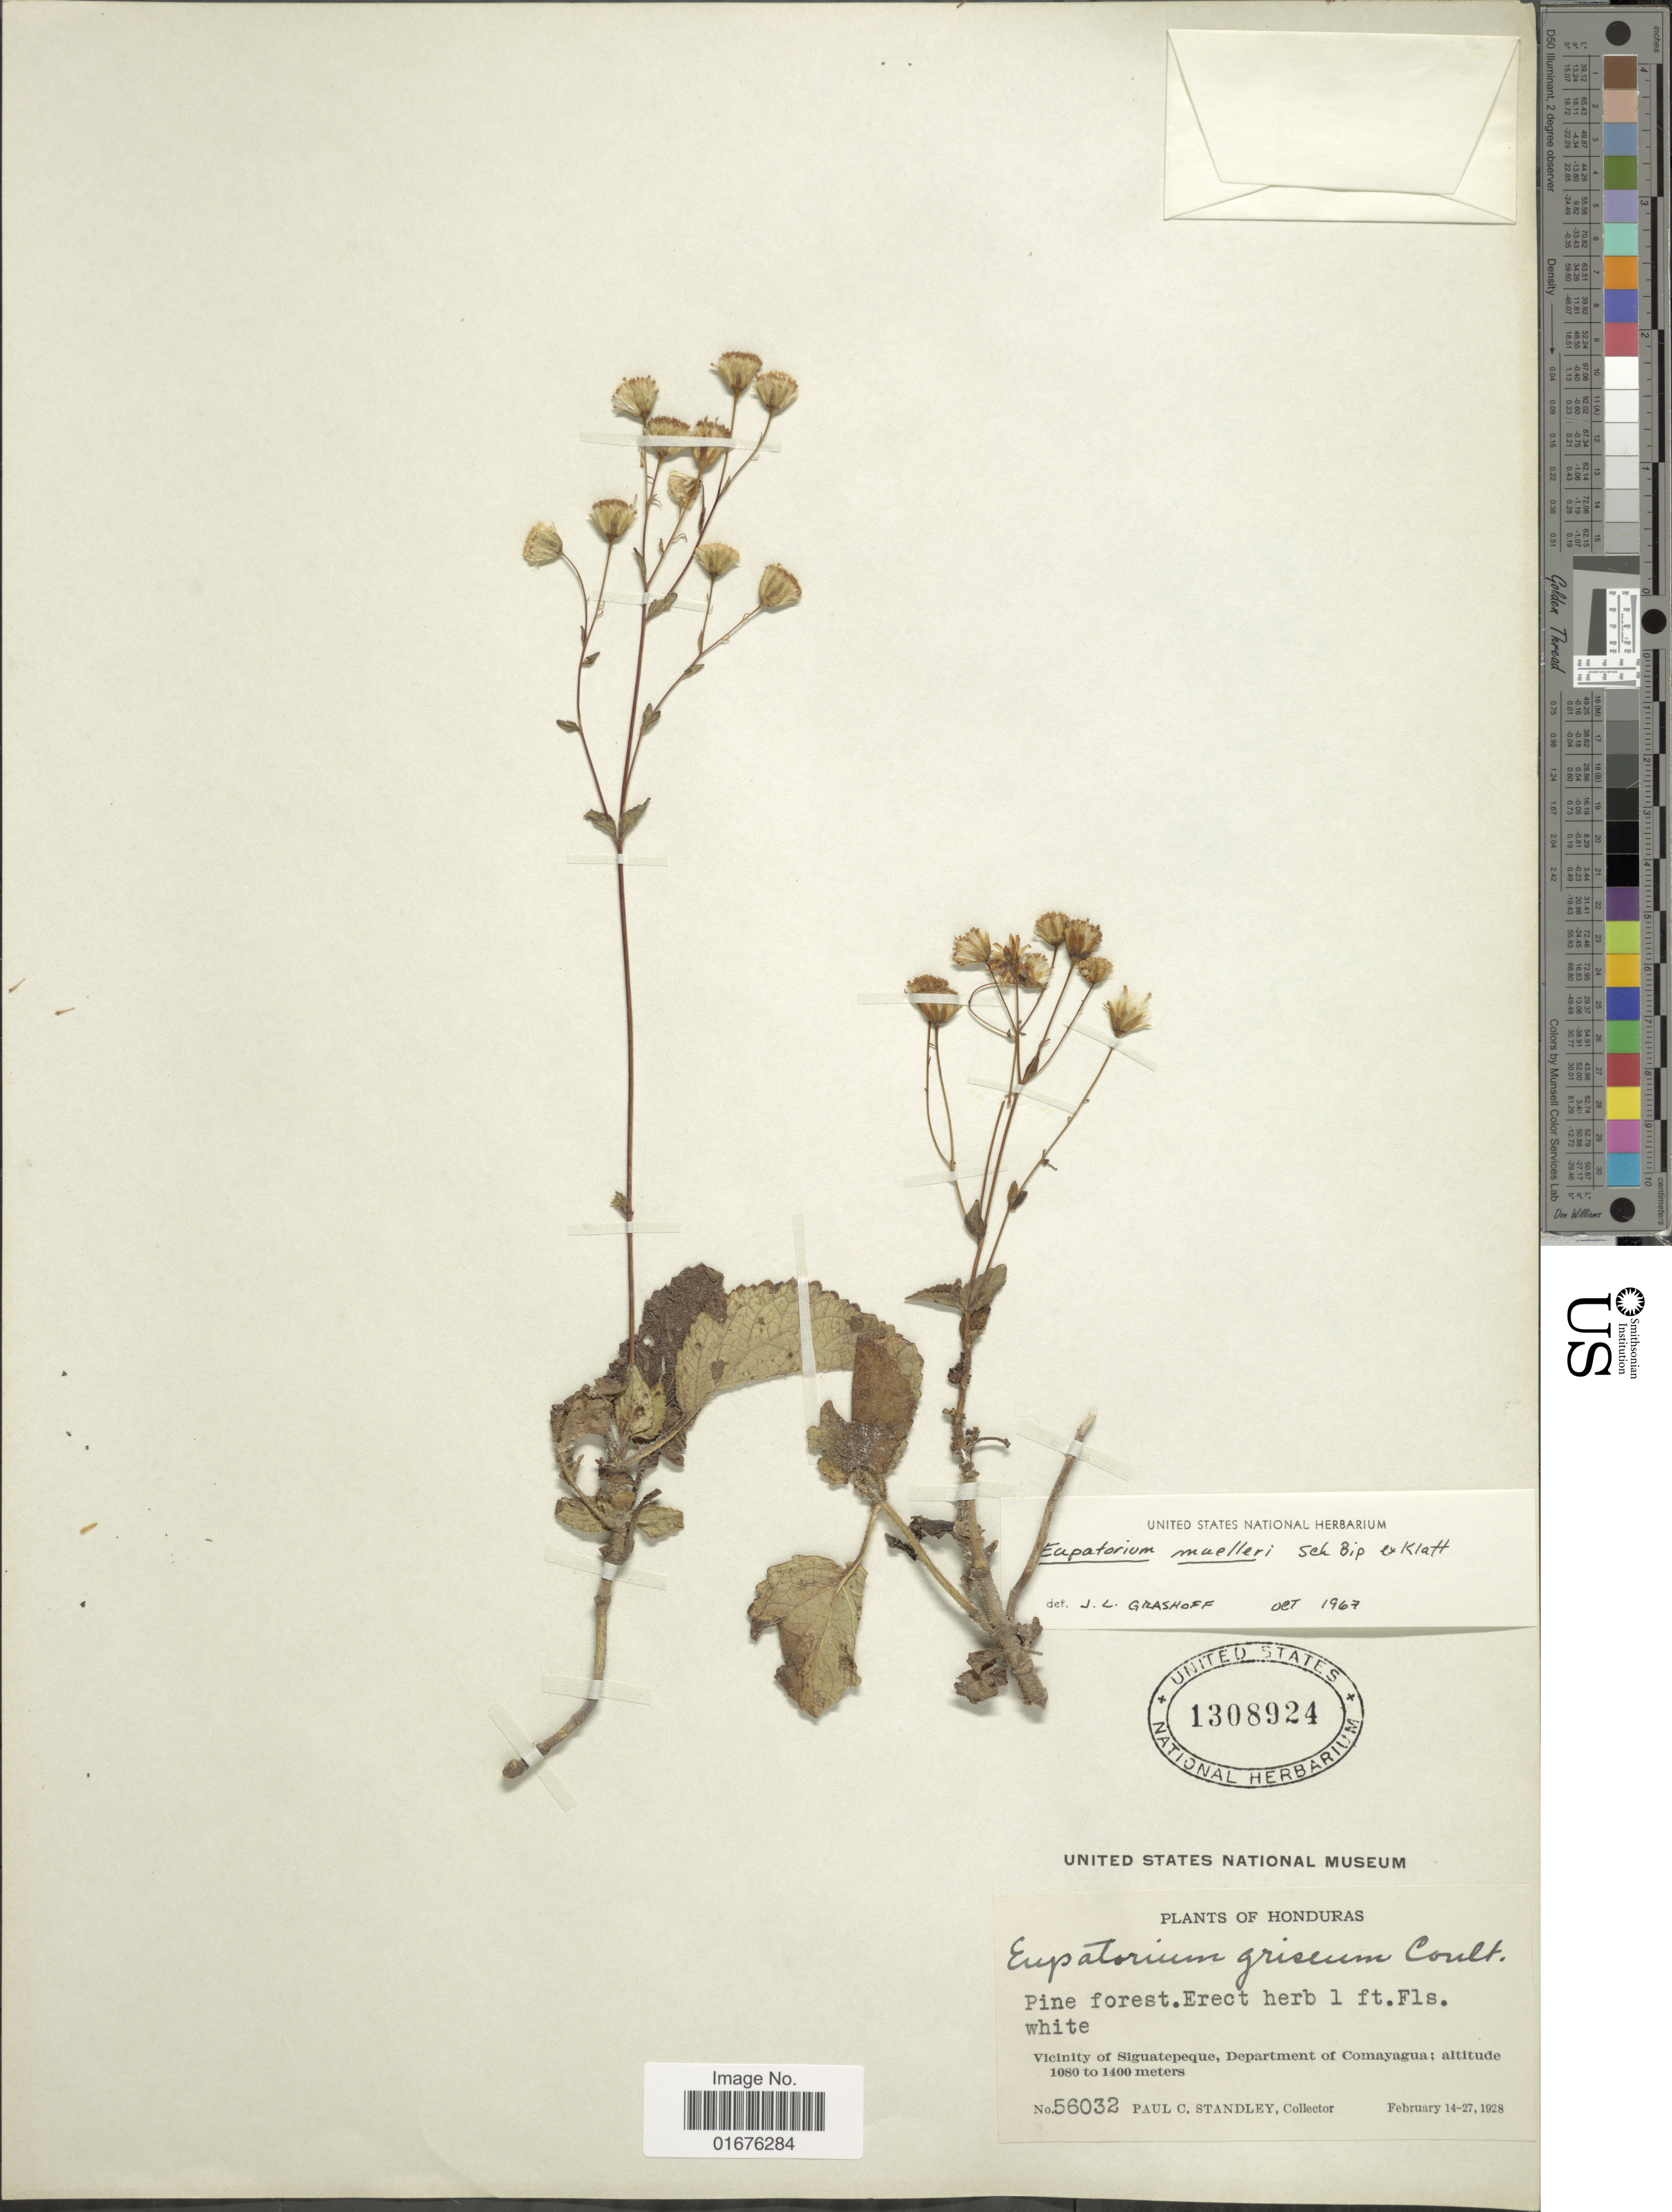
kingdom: Plantae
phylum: Tracheophyta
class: Magnoliopsida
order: Asterales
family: Asteraceae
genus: Ageratina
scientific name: Ageratina muelleri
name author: (Sch. Bip. ex Klatt) R.M. King & H. Rob.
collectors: P. C. Standley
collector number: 56032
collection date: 1928-02-14/1928-02-27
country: Honduras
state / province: Comayagua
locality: Pine forest, Vicinity of Siguatepeque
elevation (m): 1080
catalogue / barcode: US 1308924